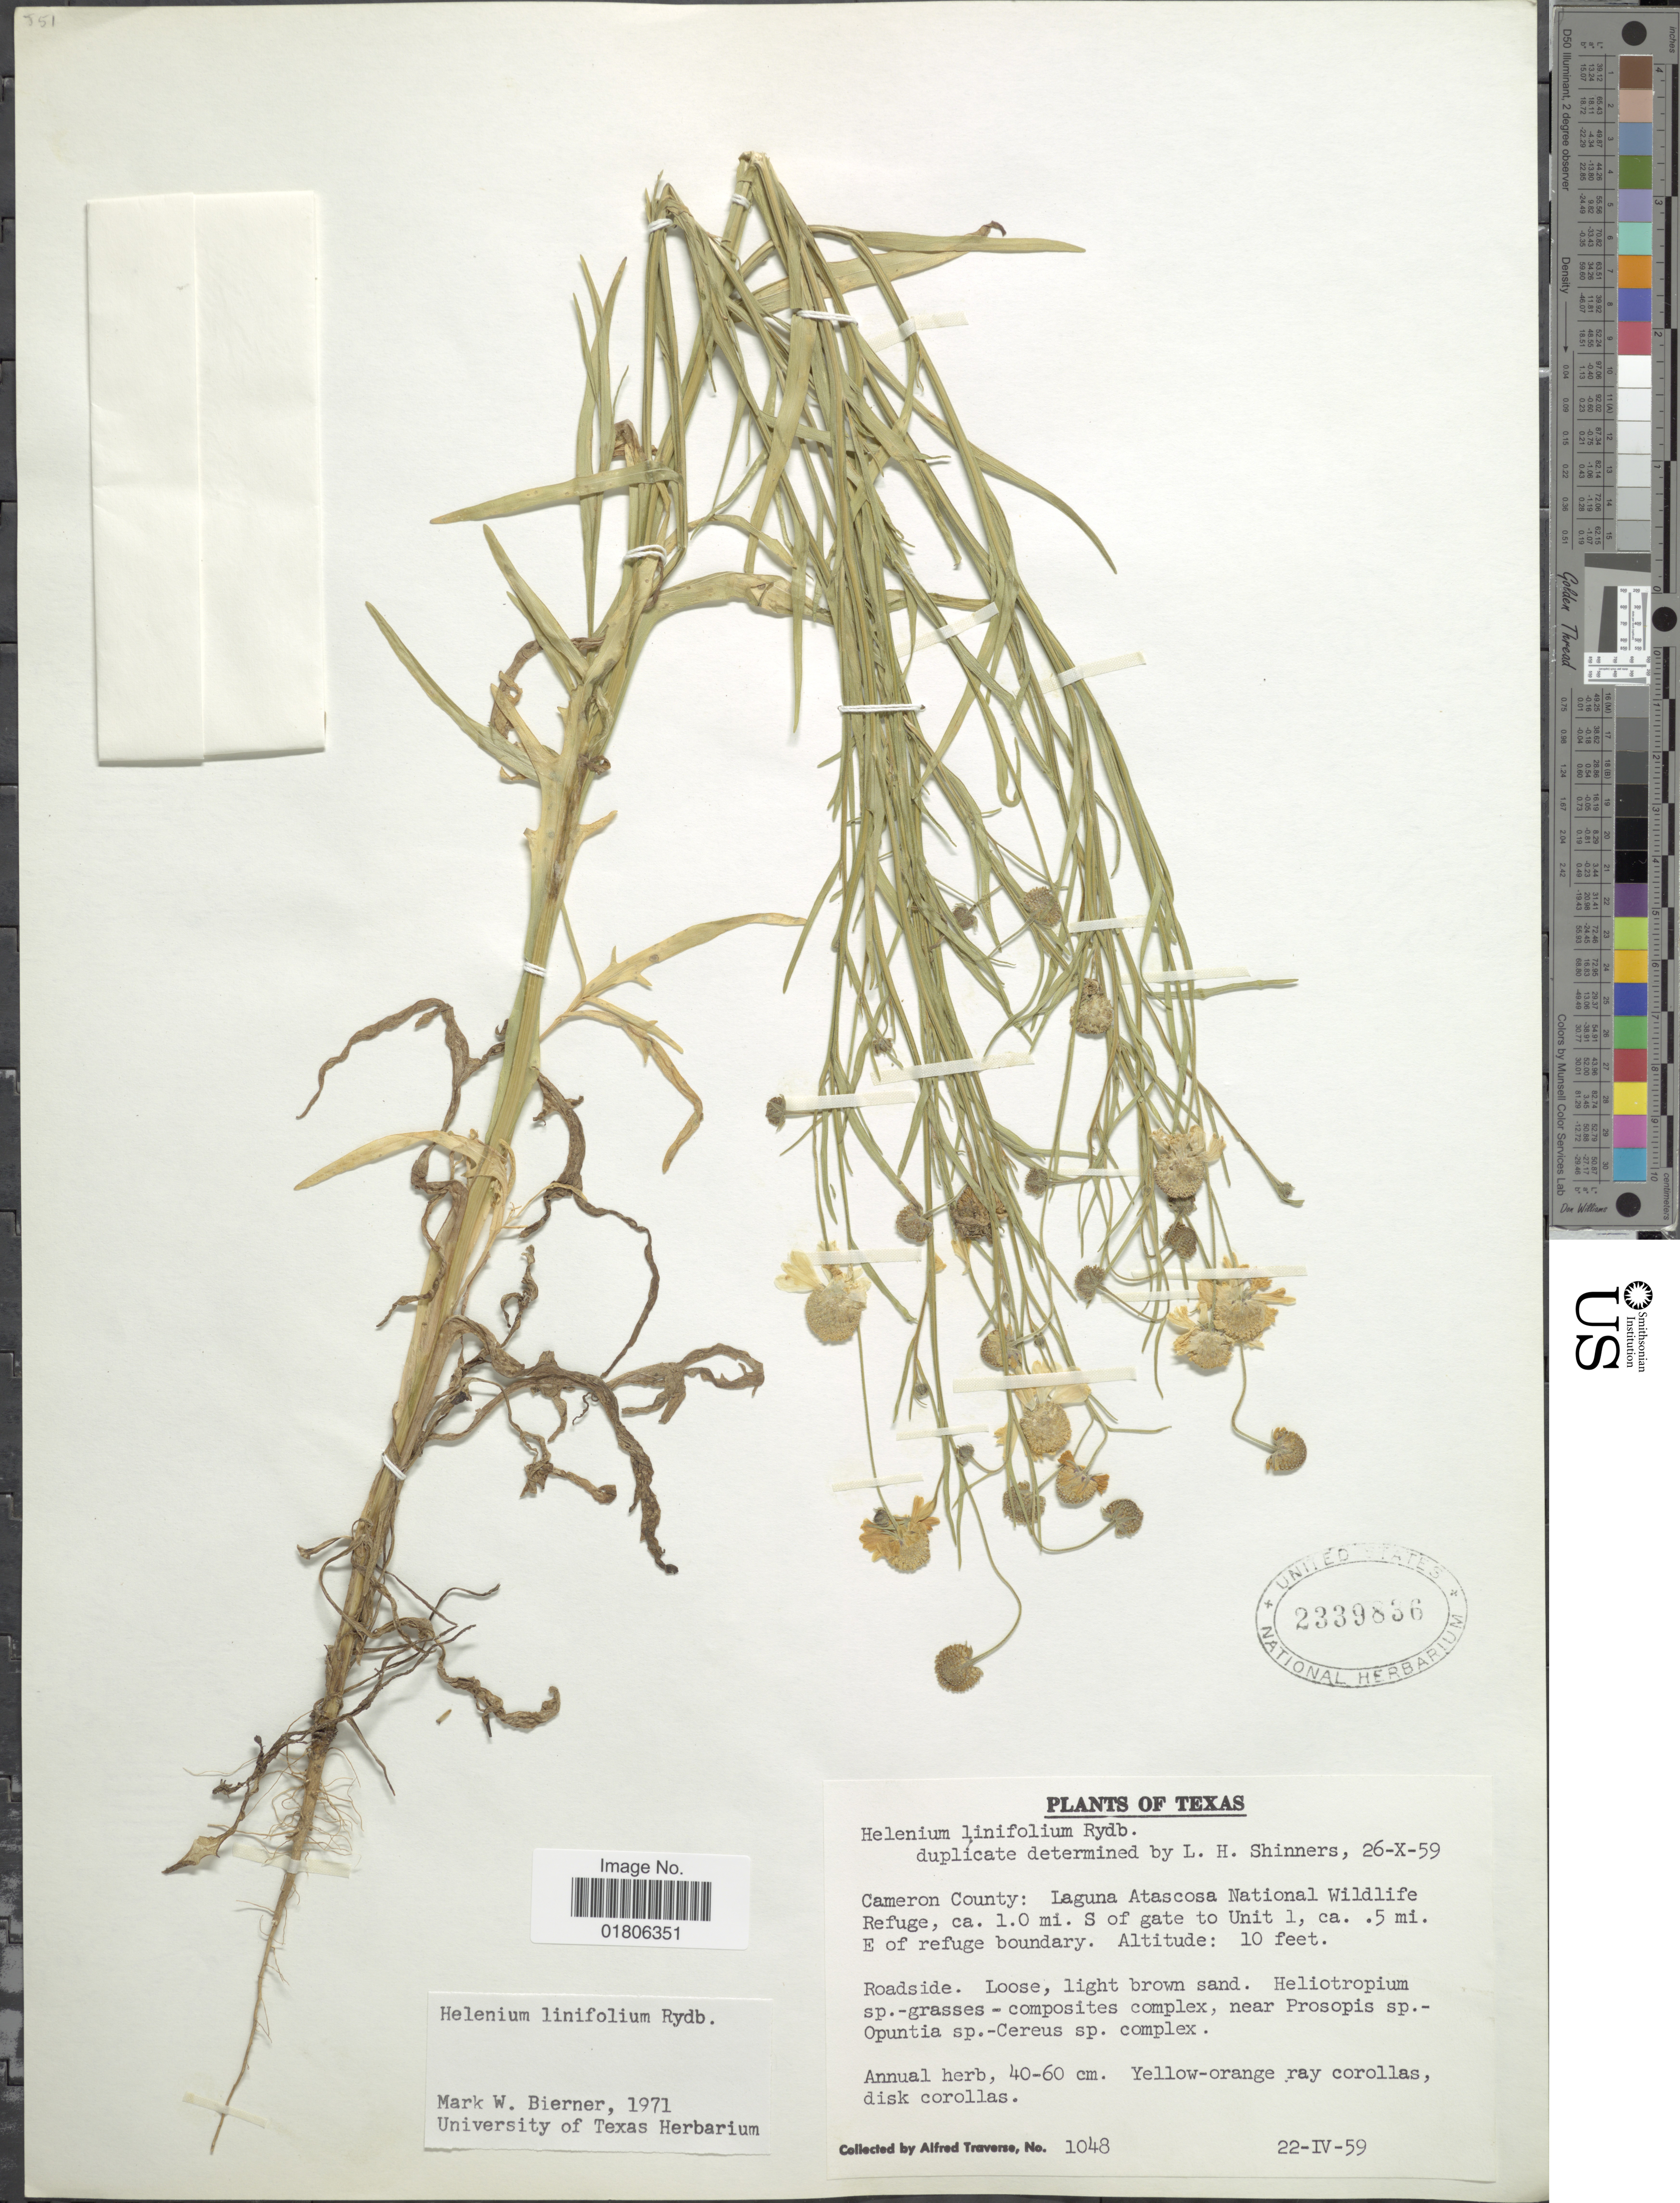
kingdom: Plantae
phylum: Tracheophyta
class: Magnoliopsida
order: Asterales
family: Asteraceae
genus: Helenium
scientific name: Helenium linifolium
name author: Rydb.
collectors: A. Traverse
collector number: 1048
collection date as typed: Transcribed d/m/y: 22/4/59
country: United States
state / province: Texas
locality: Cameron County: Laguna Atascosa National Wildlife Refuge, ca 1.0 mi S of gate to Unit 1, ca. .5 mi. E of refuge boundary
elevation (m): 3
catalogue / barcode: US 2339836